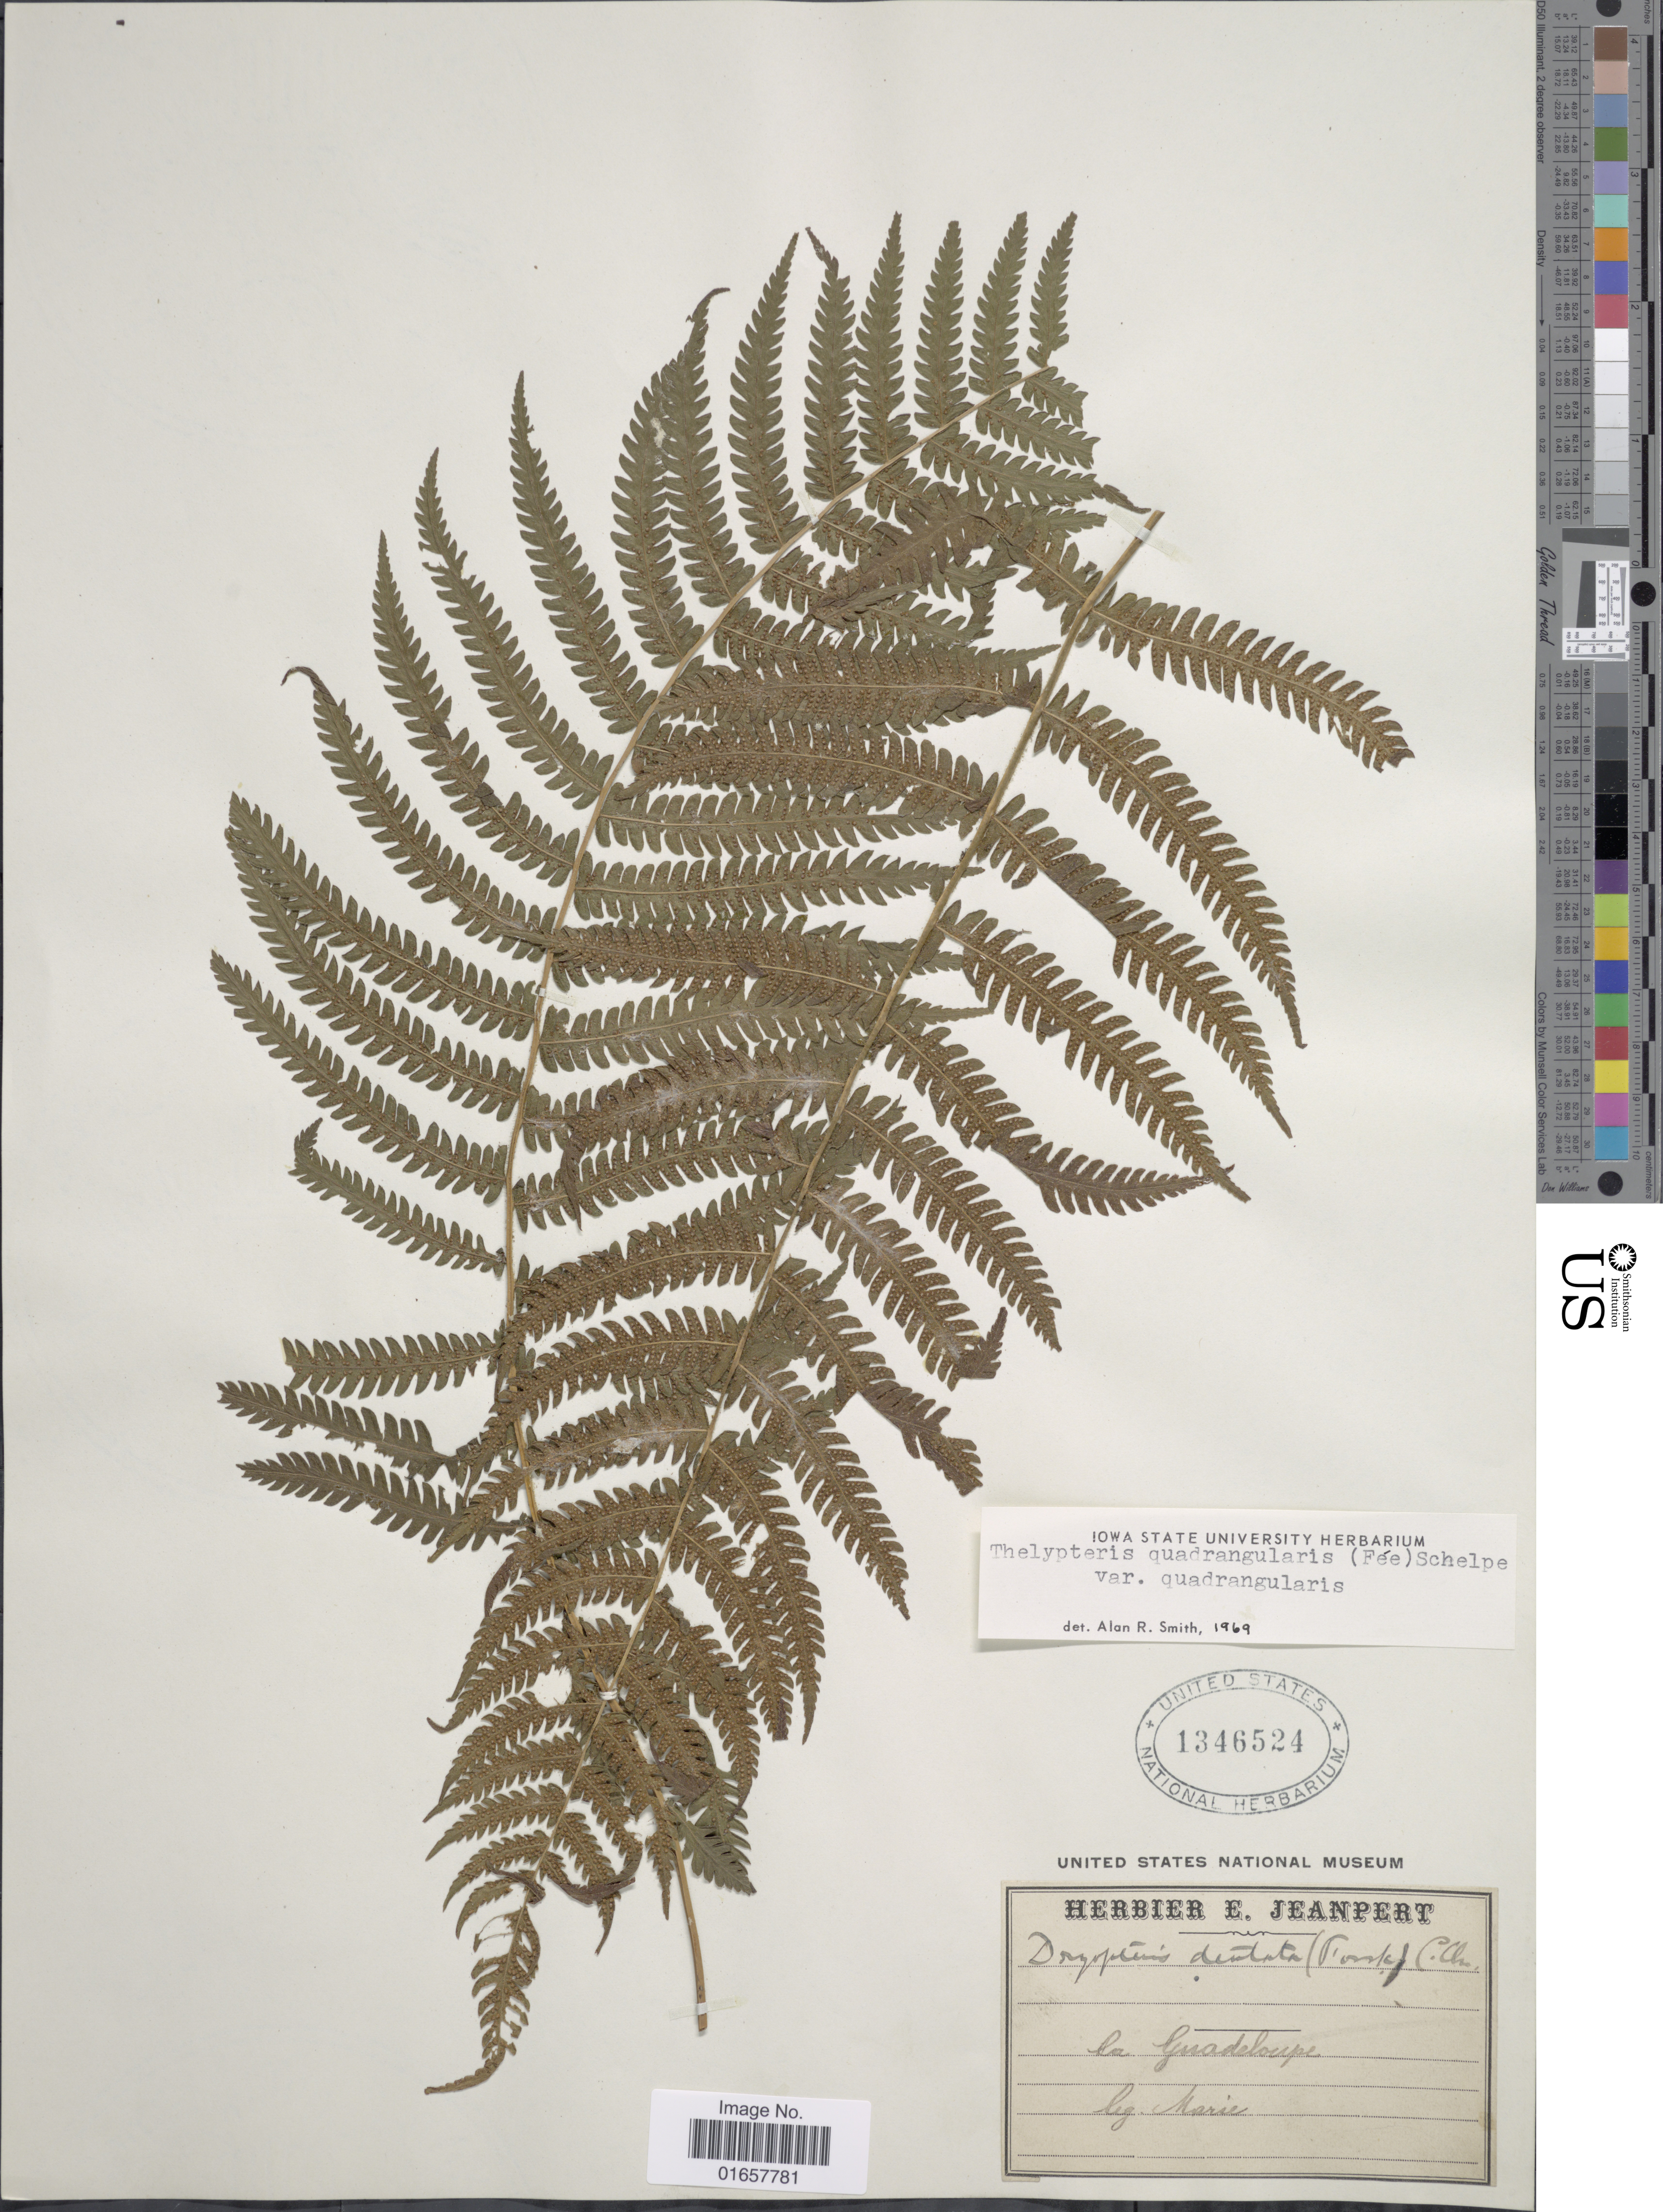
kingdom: Plantae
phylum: Tracheophyta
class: Polypodiopsida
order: Polypodiales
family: Thelypteridaceae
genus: Christella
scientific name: Christella hispidula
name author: (Decne.) Holttum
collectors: -. Marie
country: Guadeloupe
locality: La Guadeloupe.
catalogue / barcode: US 1346524